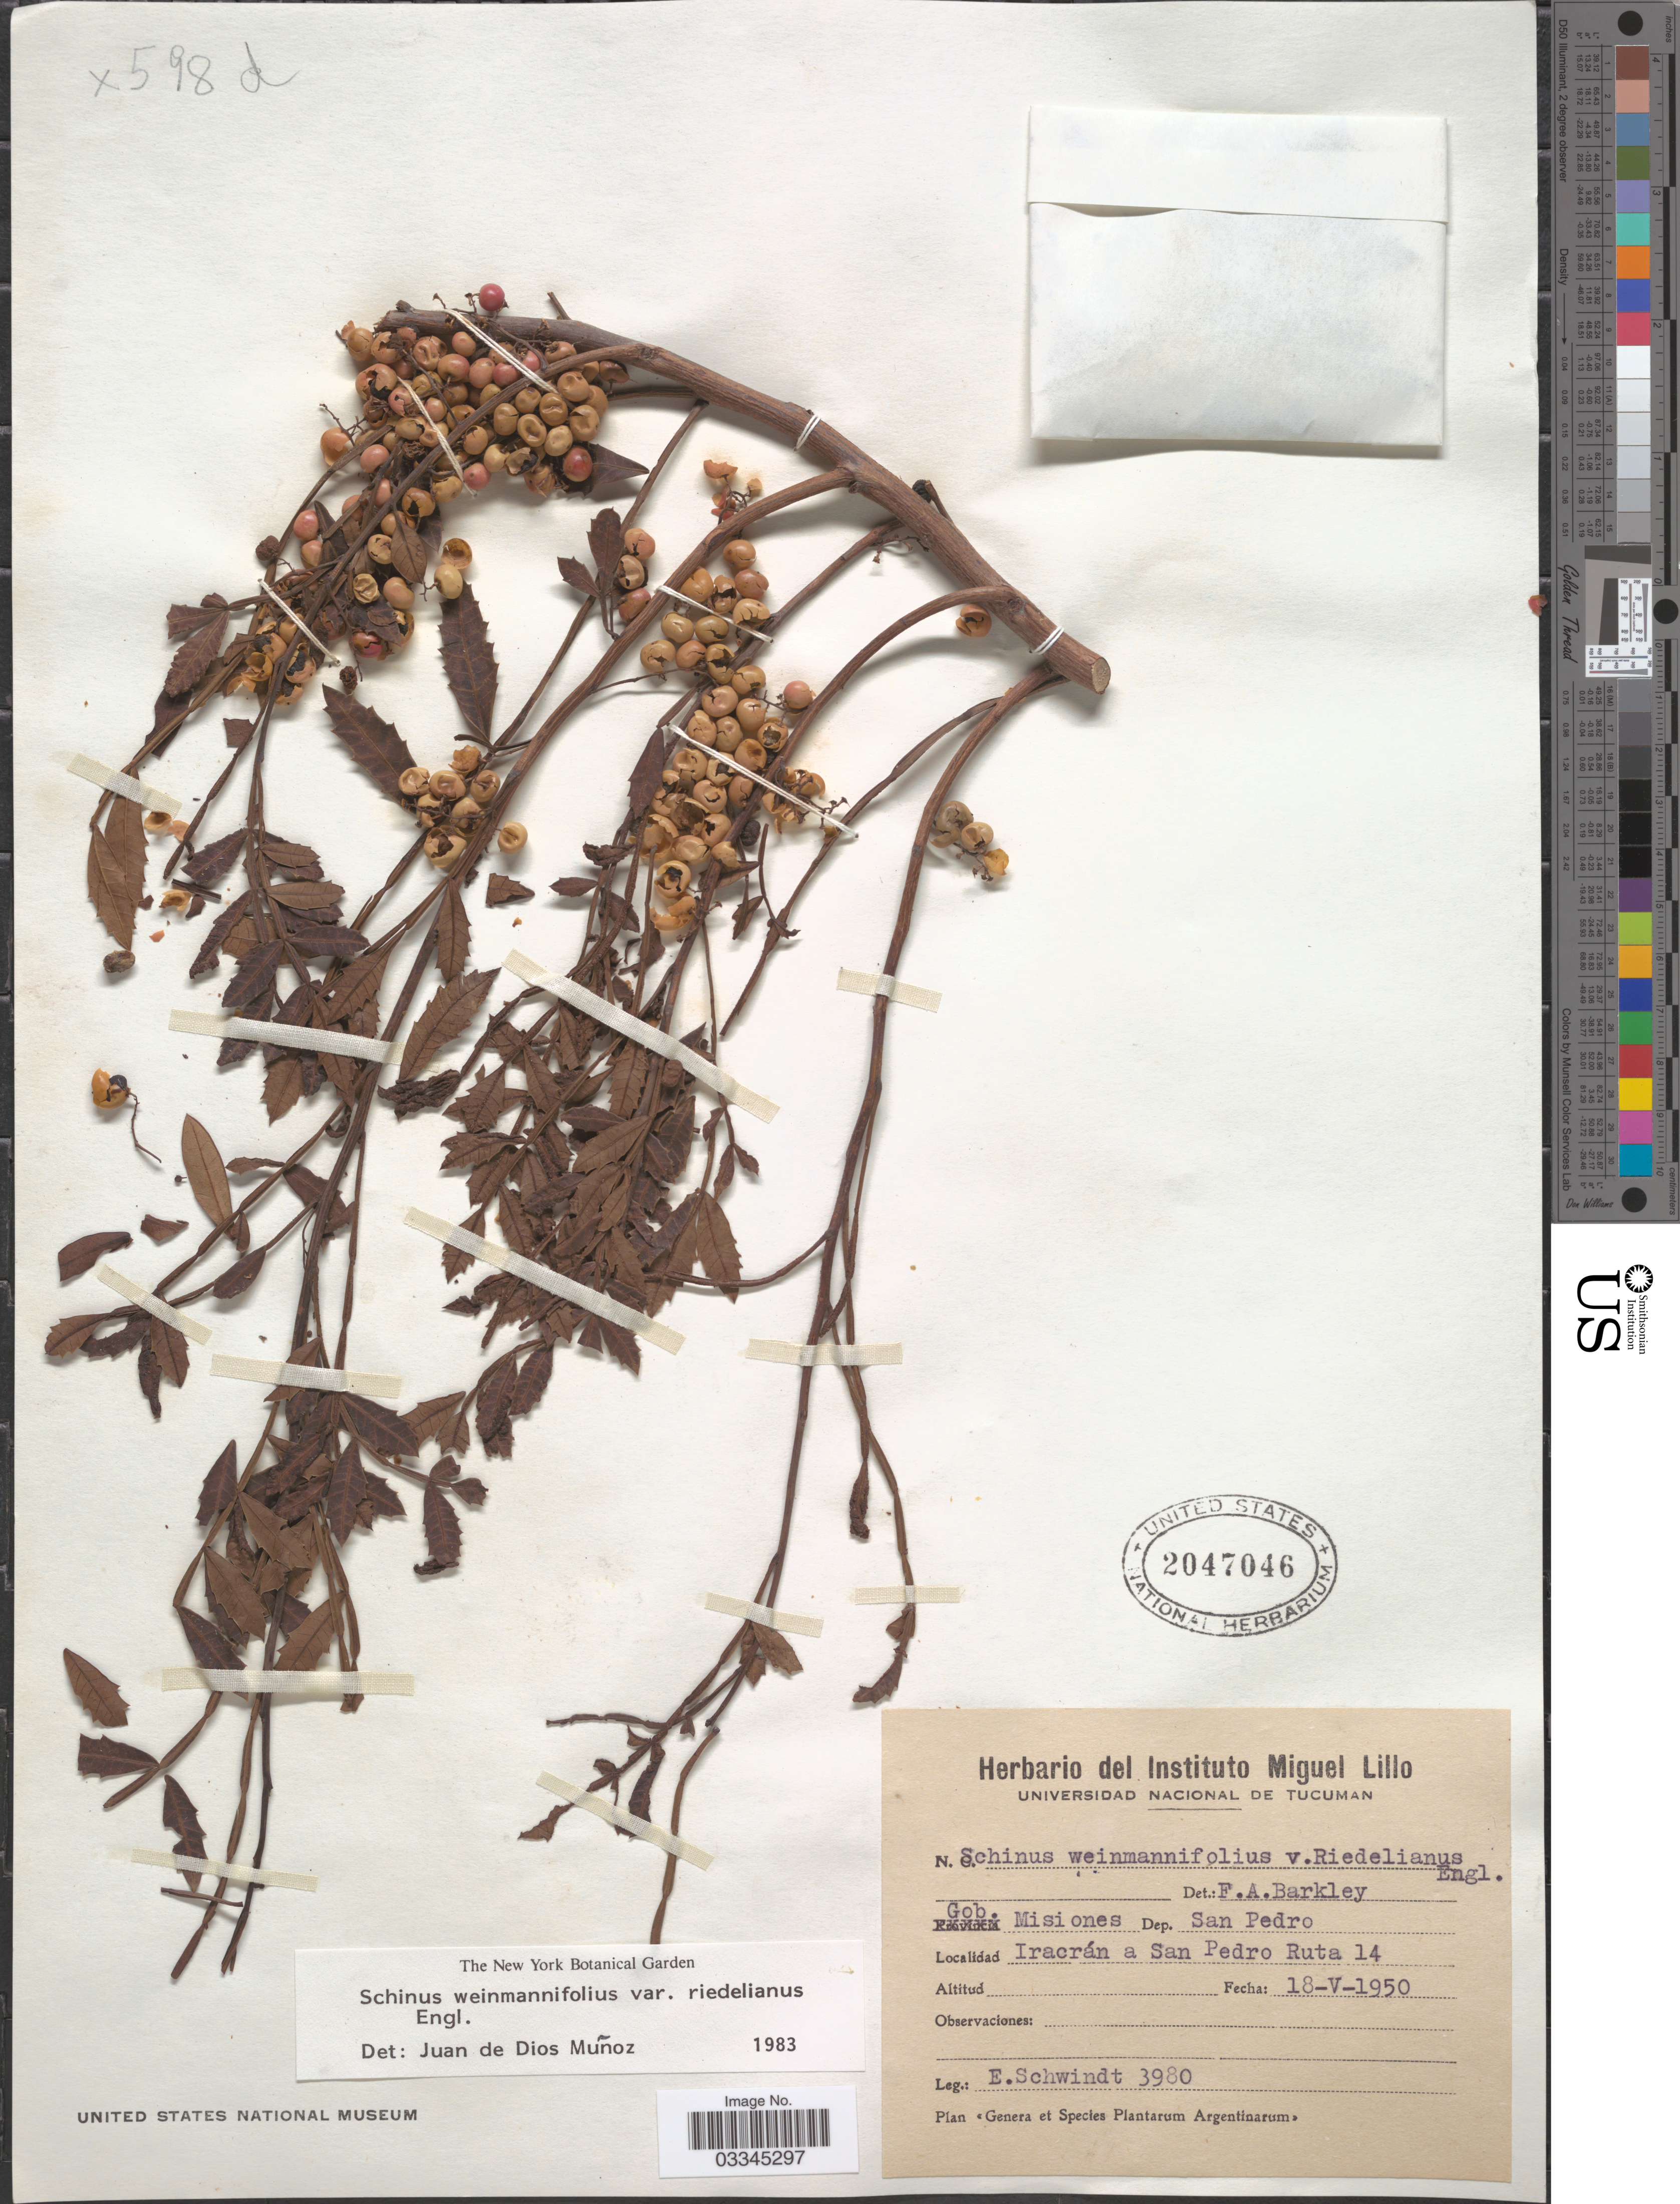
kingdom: Plantae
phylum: Tracheophyta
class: Magnoliopsida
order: Sapindales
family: Anacardiaceae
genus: Schinus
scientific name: Schinus weinmannifolia var. riedeliana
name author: Engl.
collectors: E. Schwindt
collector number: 3980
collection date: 1950-05-18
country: Argentina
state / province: Misiones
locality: Gob. Misiones, Dep. San Pedro. Iracrán a San Pedro Ruta 14.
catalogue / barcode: US 2047046